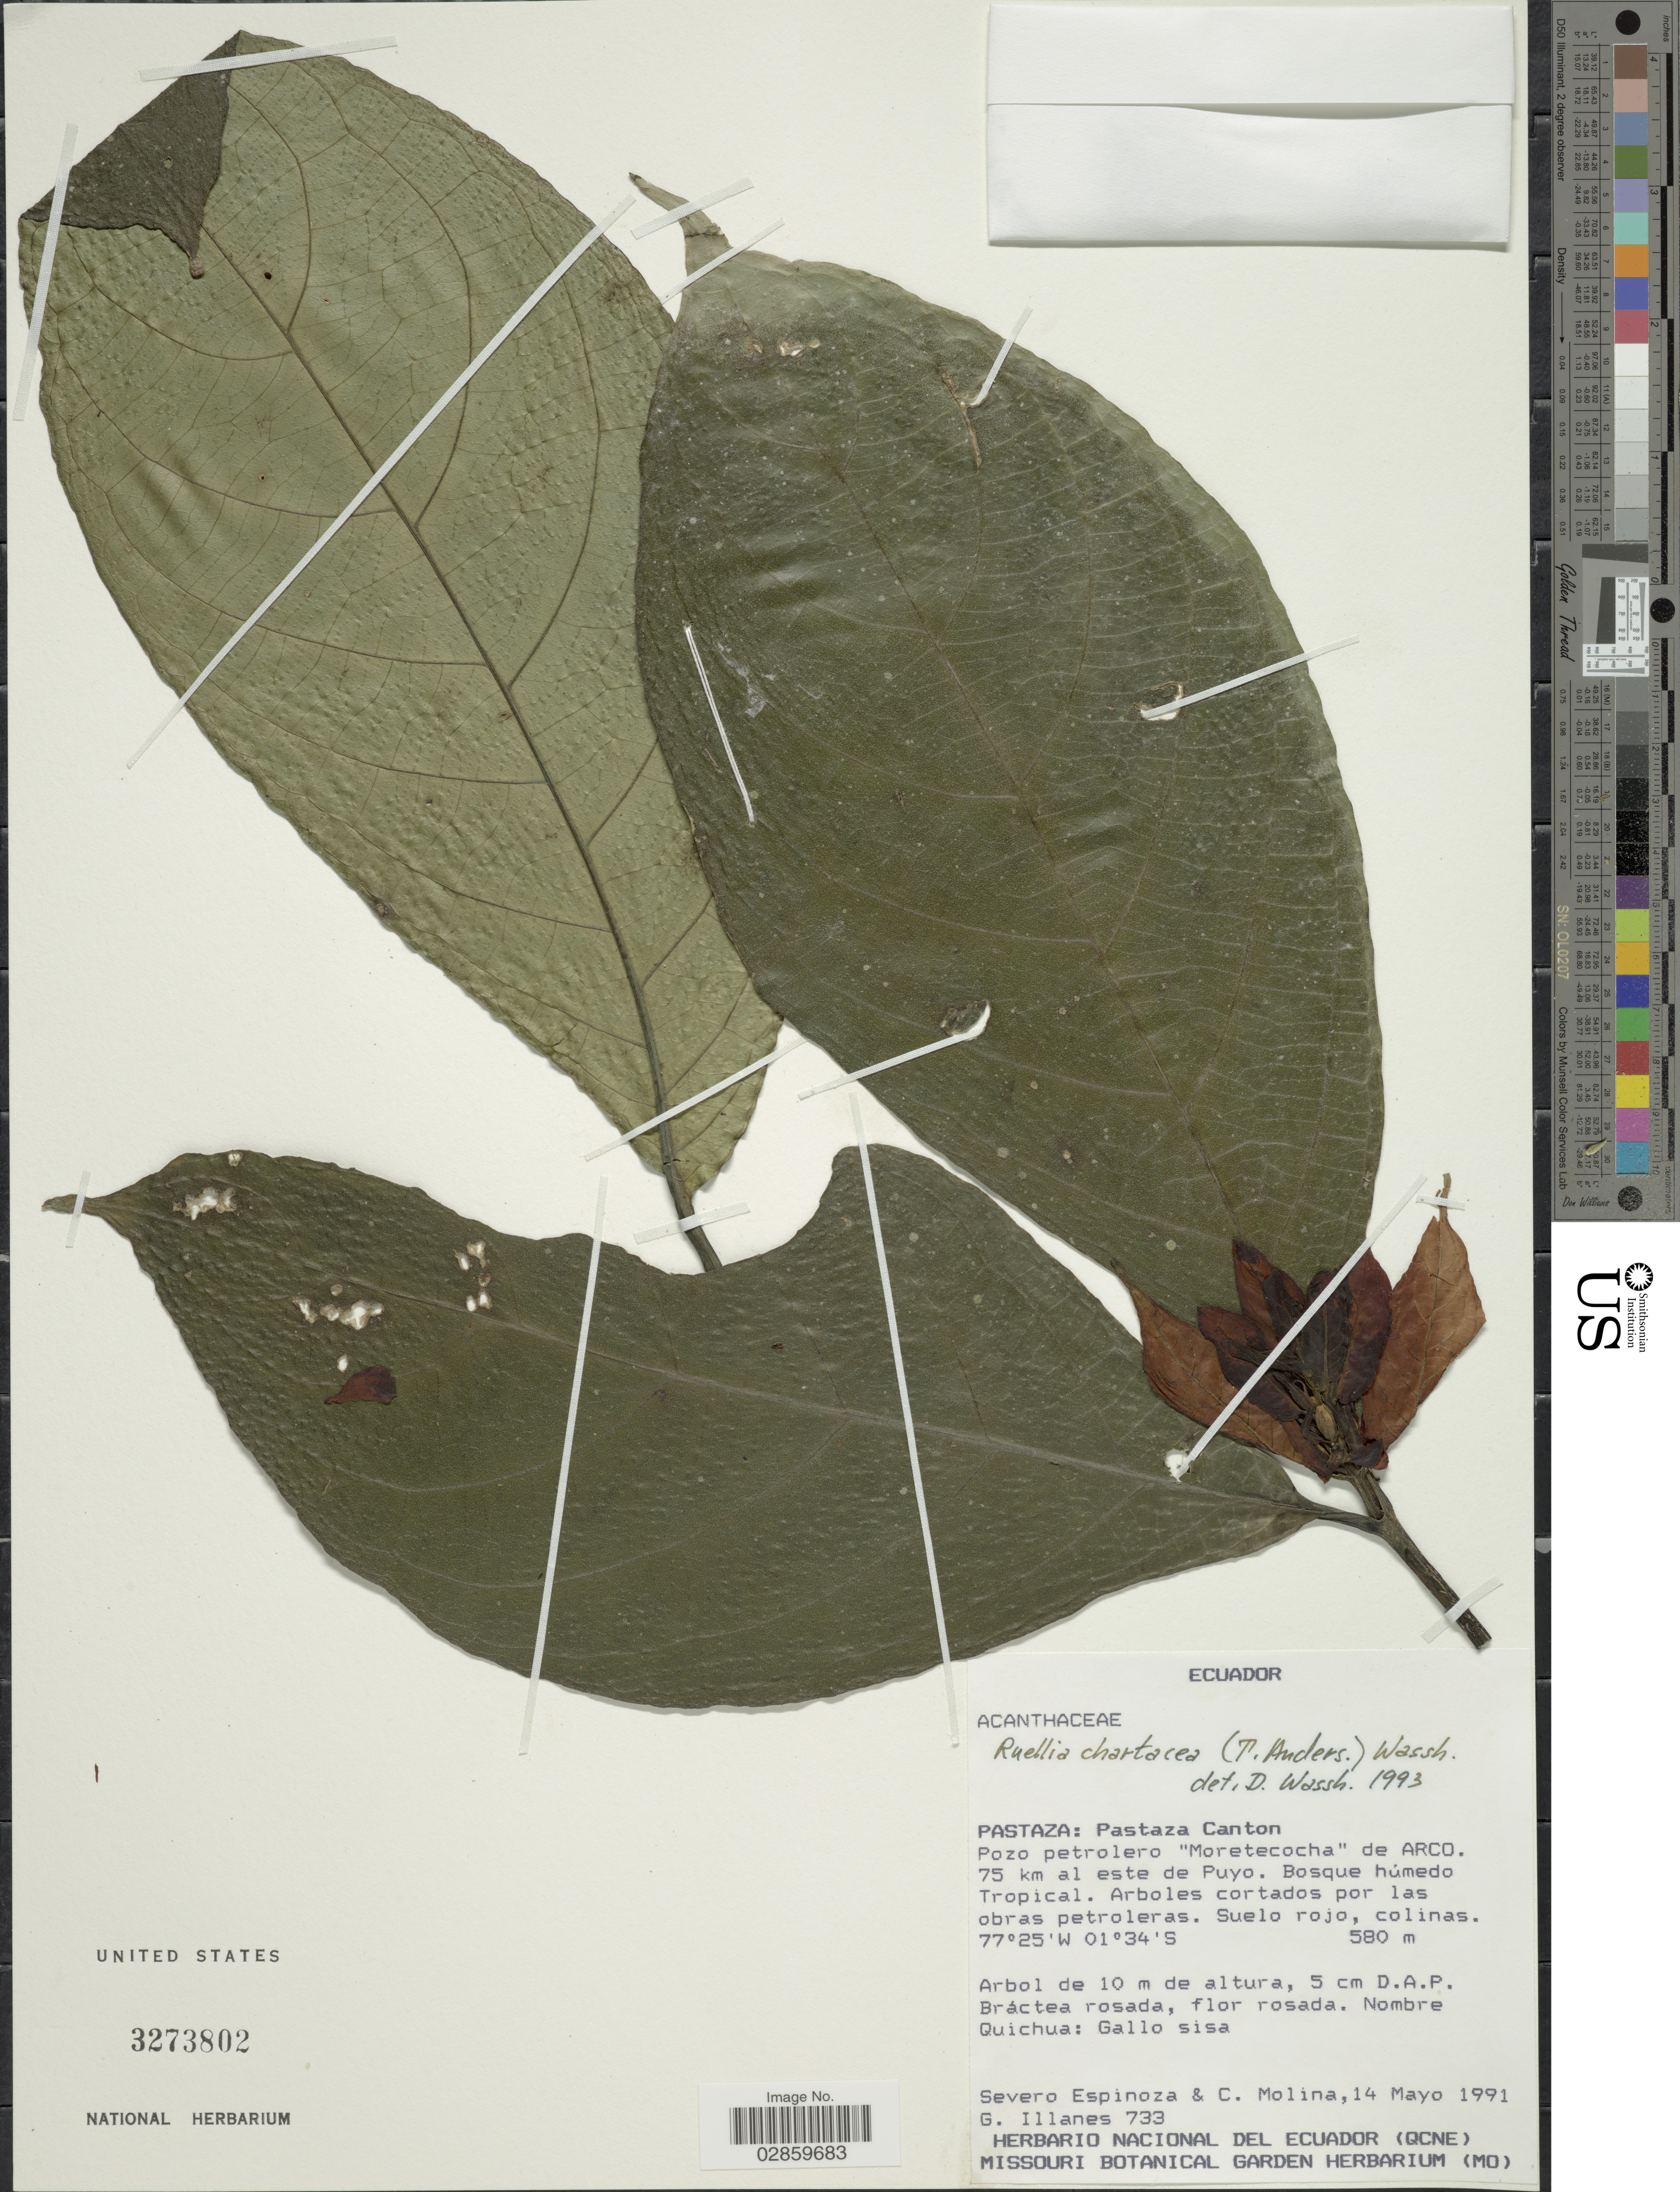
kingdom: Plantae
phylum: Tracheophyta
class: Magnoliopsida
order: Lamiales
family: Acanthaceae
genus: Ruellia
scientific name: Ruellia chartacea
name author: (T. Anderson) Wassh.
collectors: S. Espinoza, C. Molina & G. Illanes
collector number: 733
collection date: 1991-05-14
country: Ecuador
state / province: Pastaza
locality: Pastaza Canton. Pozo petrolero "Moretecocha" de ARCO. 74 km al este de Puyo.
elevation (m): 580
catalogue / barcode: US 3273802